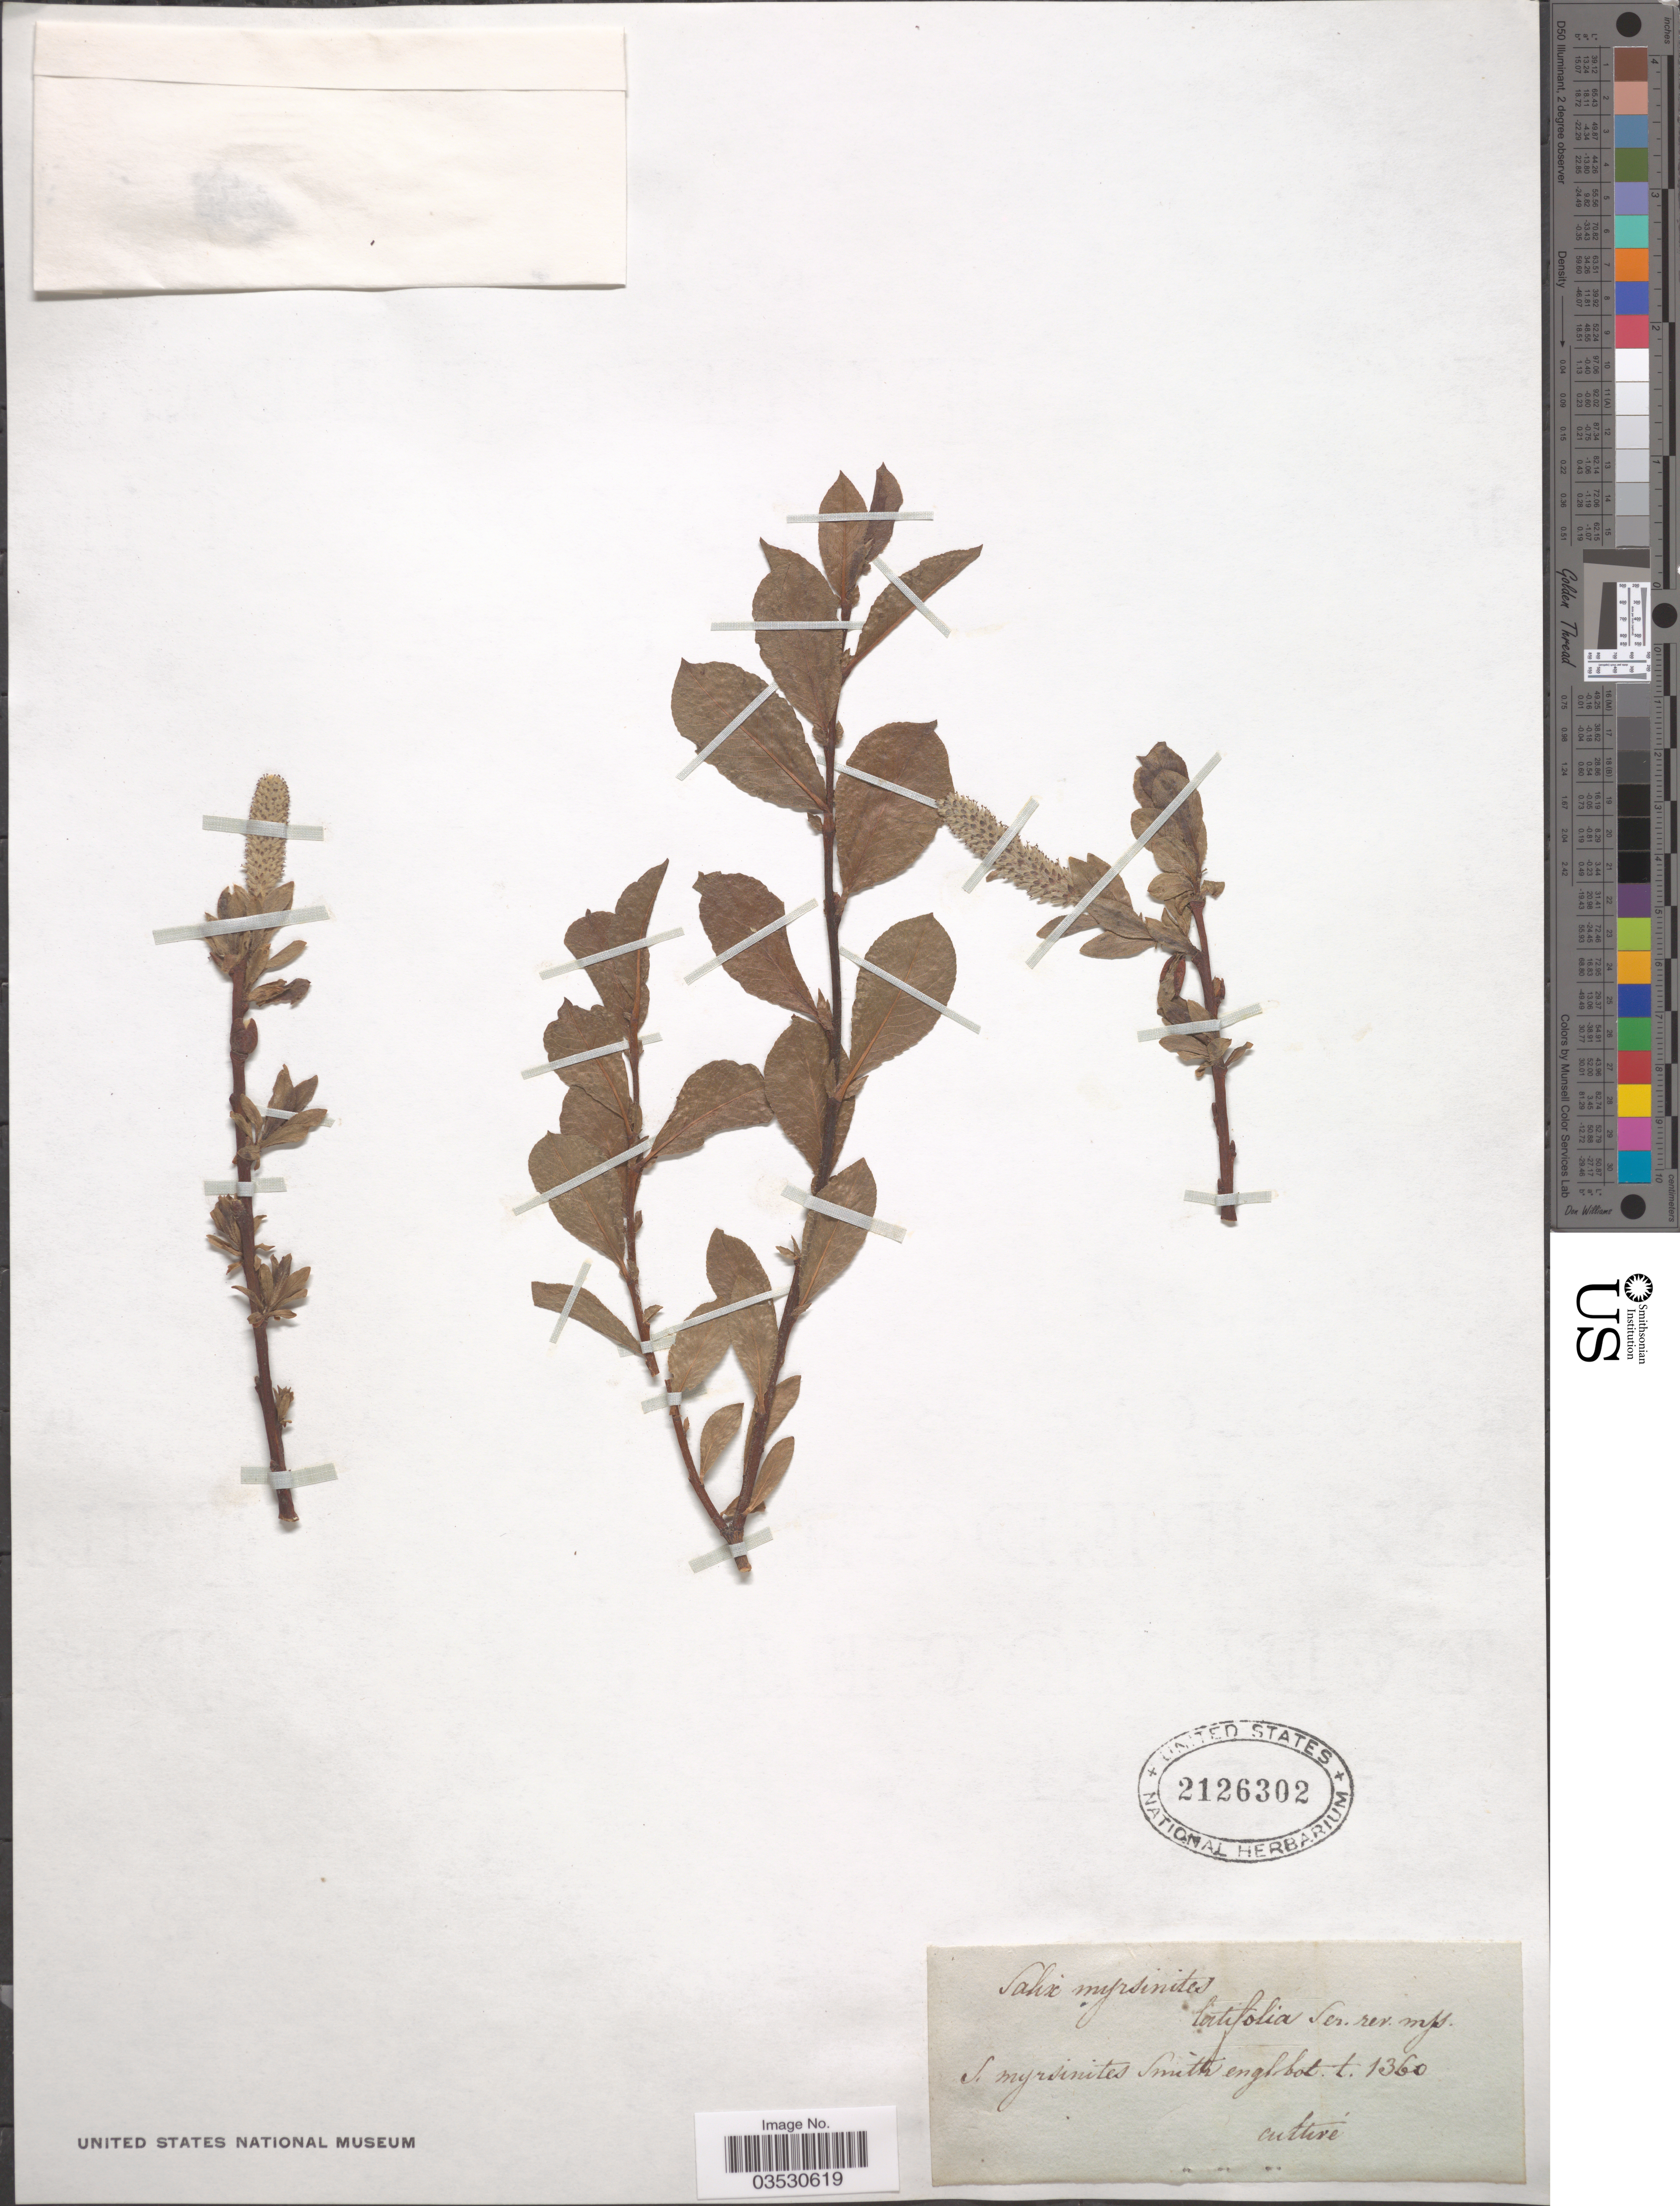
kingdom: Plantae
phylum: Tracheophyta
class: Magnoliopsida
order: Malpighiales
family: Salicaceae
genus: Salix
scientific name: Salix myrsinites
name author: L.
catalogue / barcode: US 2126302